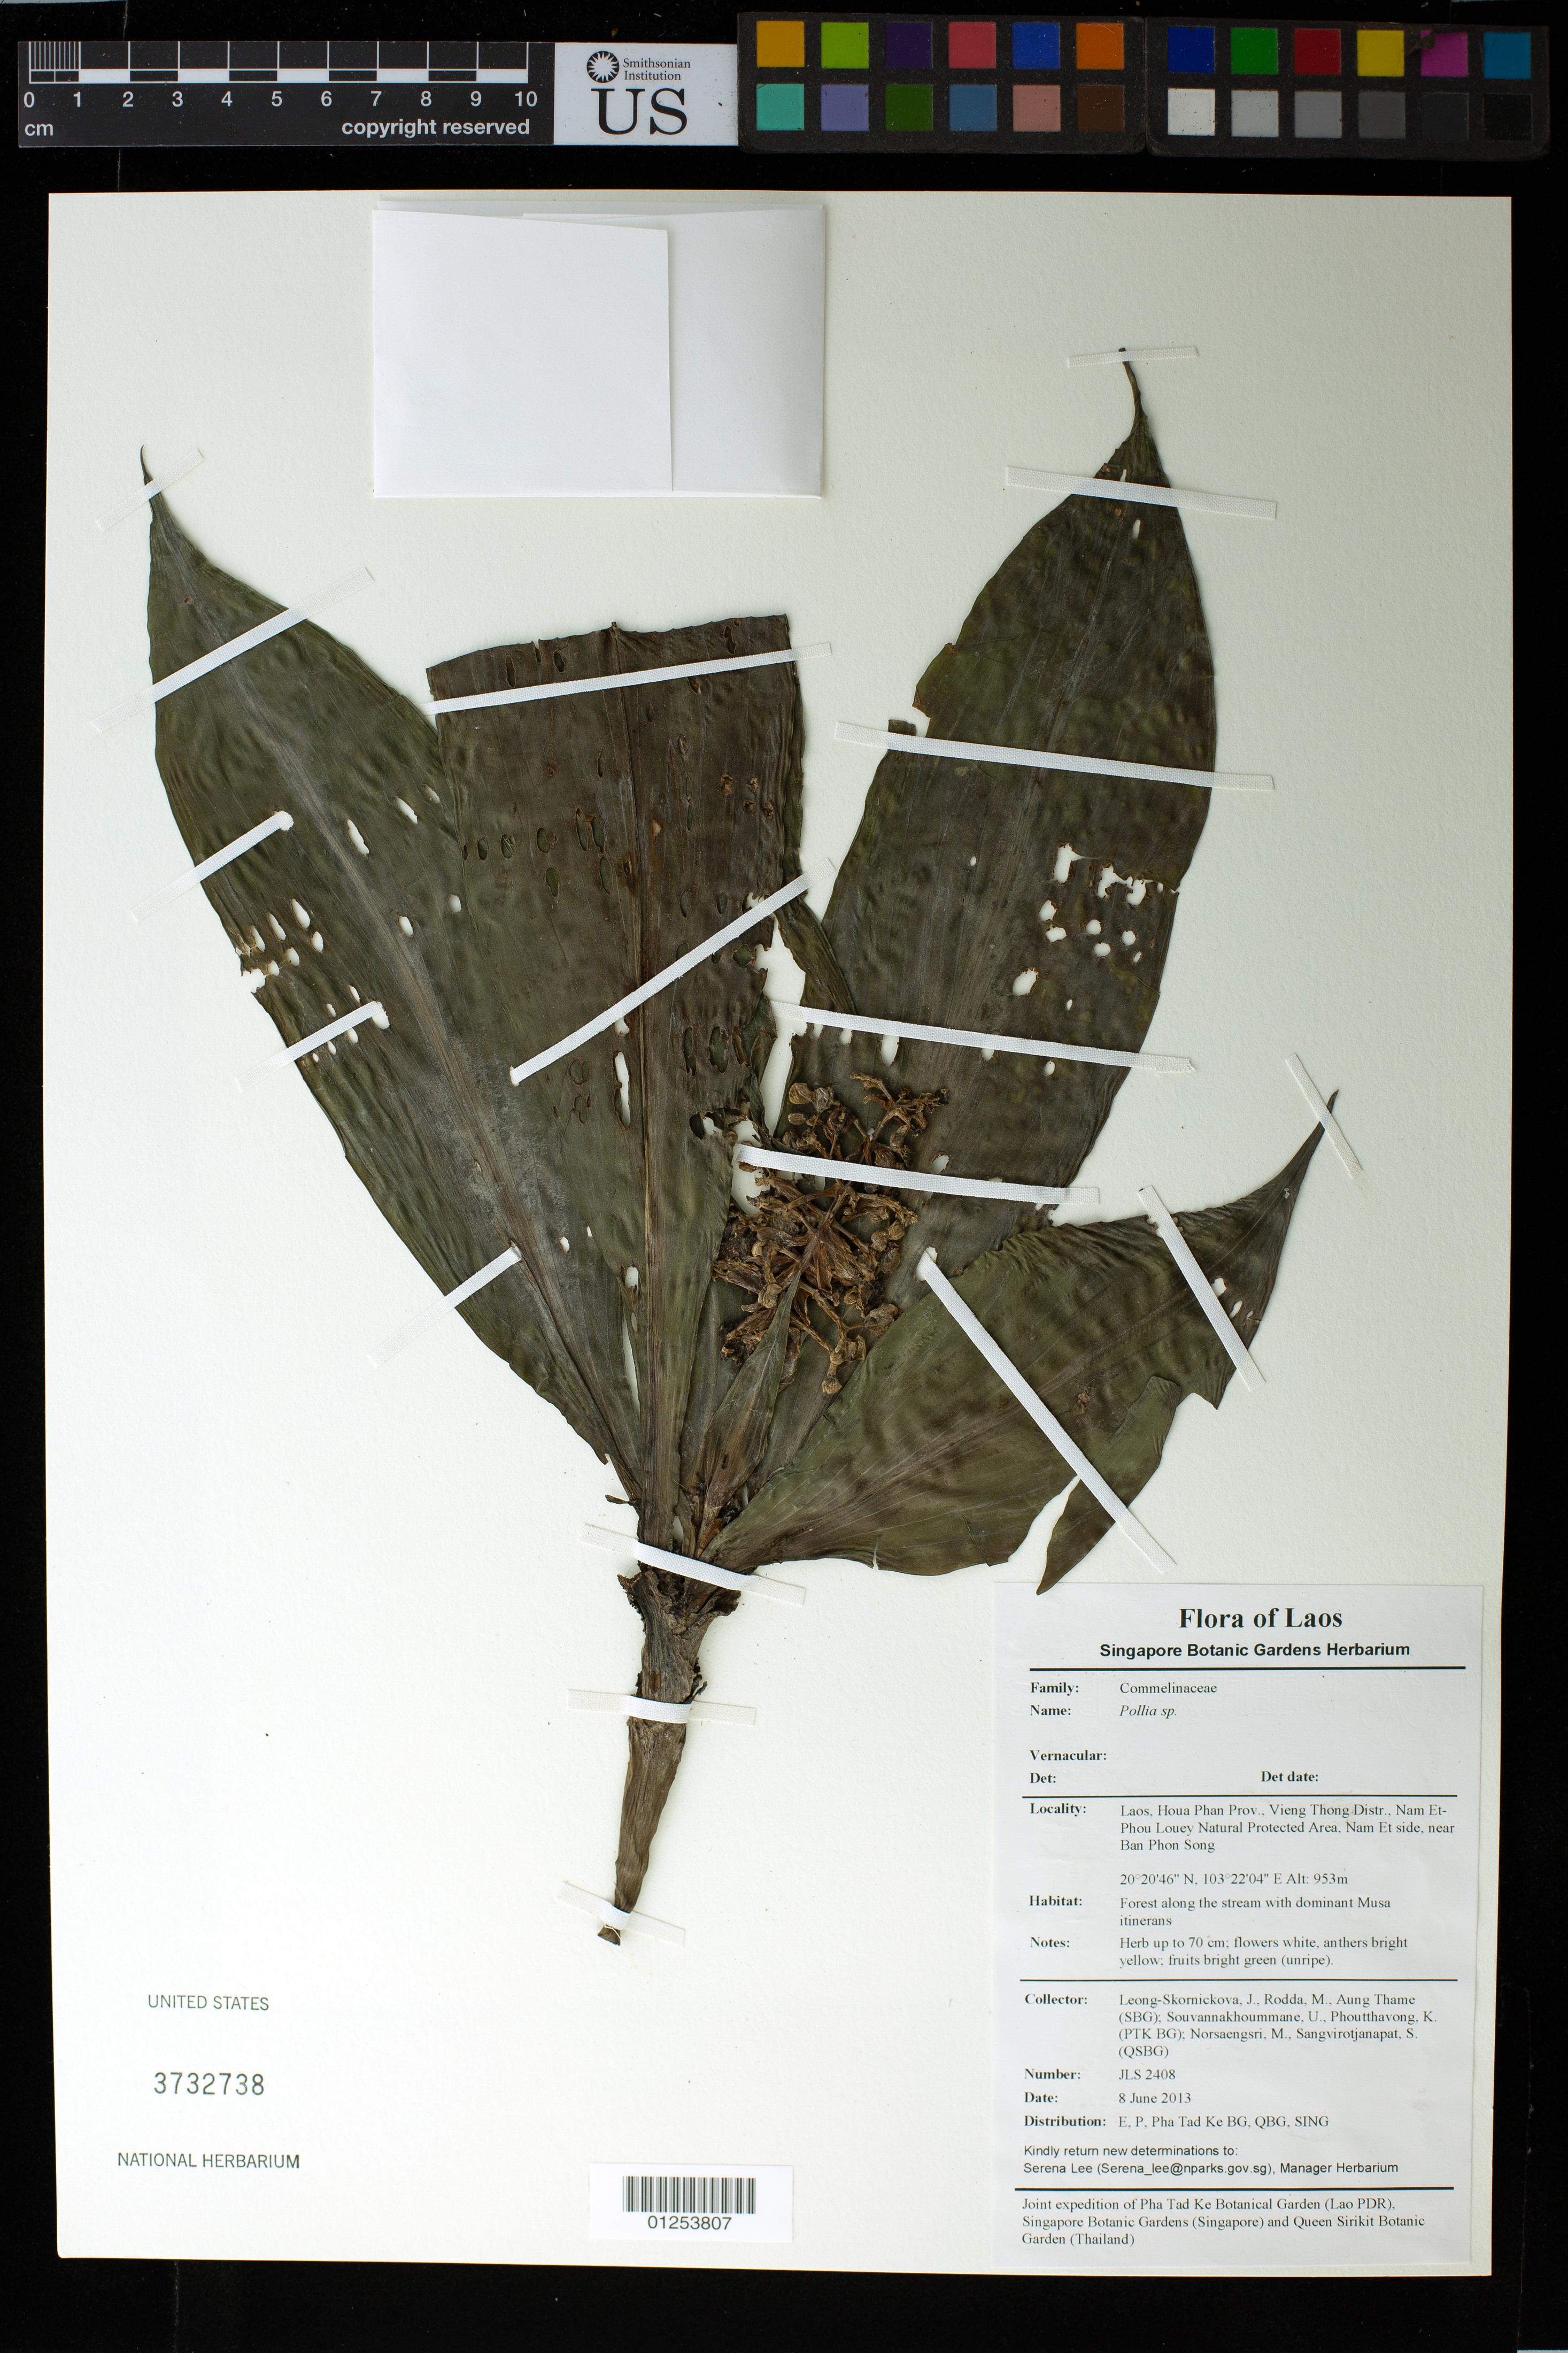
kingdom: Plantae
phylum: Tracheophyta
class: Liliopsida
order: Commelinales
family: Commelinaceae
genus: Pollia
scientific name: Pollia sp.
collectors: J. Škornicková et al.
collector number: JLS 2408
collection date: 2013-06-08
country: Laos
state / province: Houaphan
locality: Vieng Thong Distr., Nam Et-Phou Louey Natural Protected Area, Nam Et side, near Ban Phong Song.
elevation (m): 953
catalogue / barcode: US 3732738